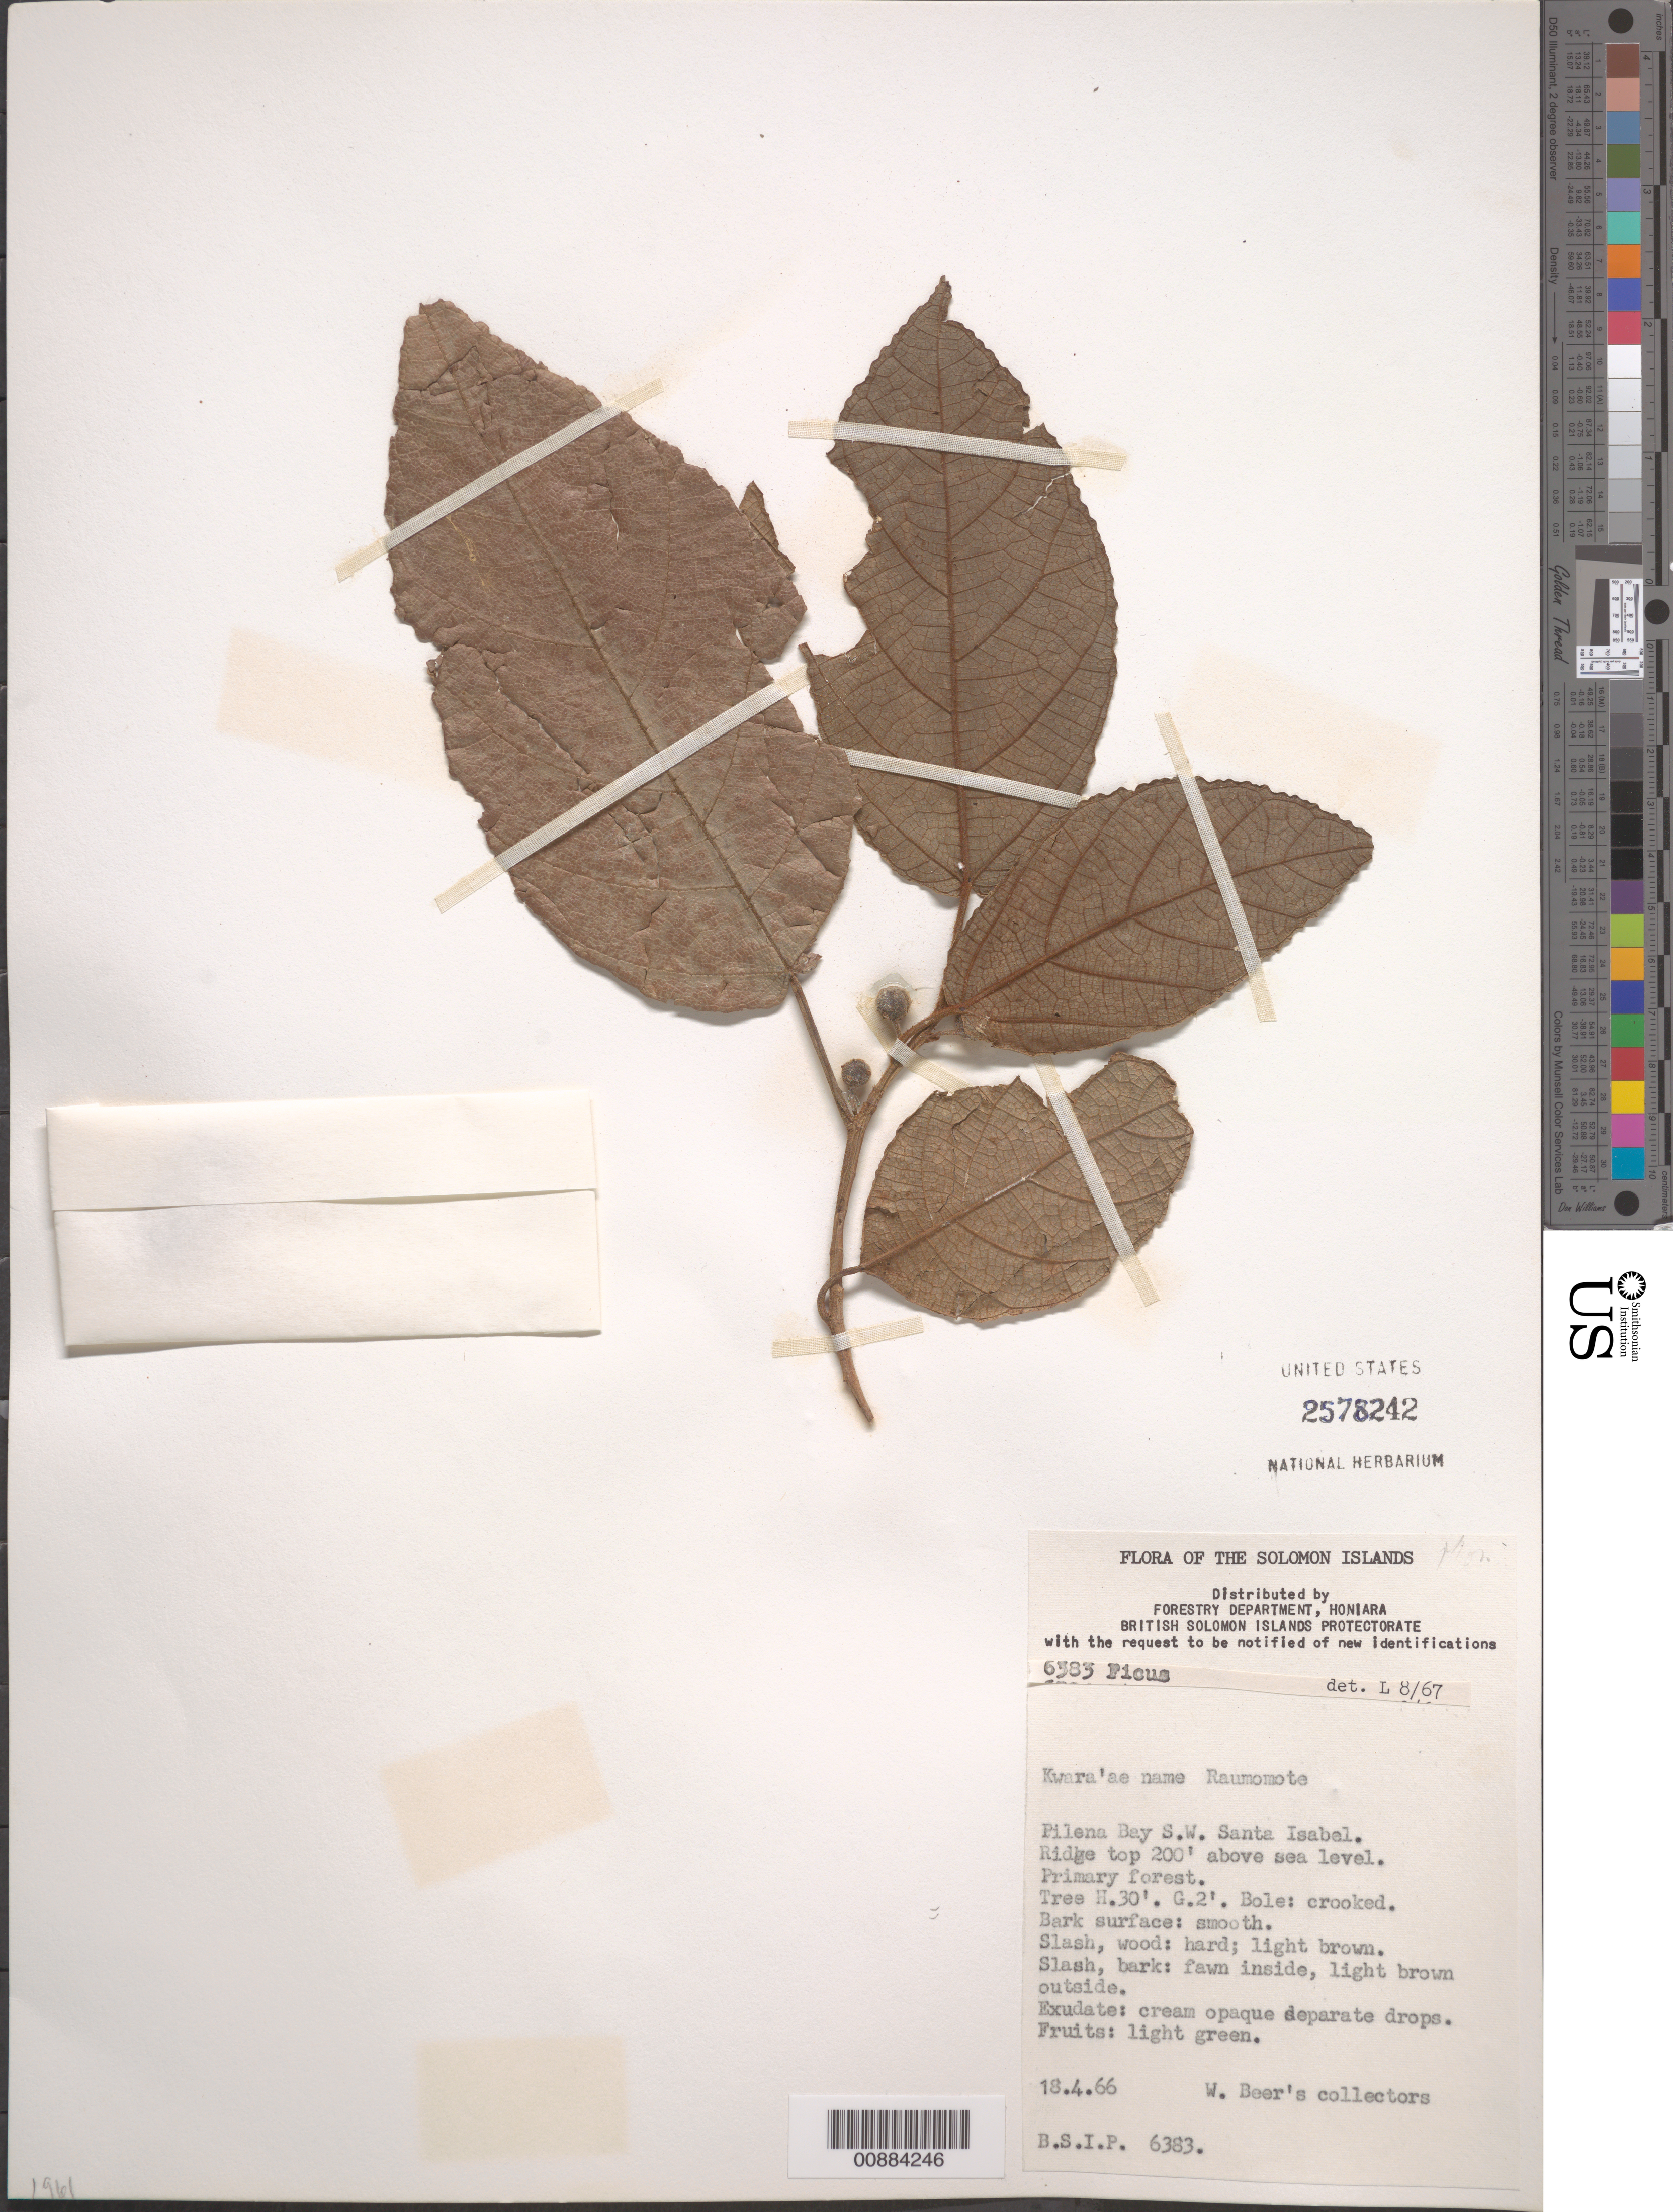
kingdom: Plantae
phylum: Tracheophyta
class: Magnoliopsida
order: Rosales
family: Moraceae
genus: Ficus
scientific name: Ficus wassa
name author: Roxb.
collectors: W. Beer's Collectors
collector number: BSIP 6383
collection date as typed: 18 Apr 1966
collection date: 1966-04-18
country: Solomon Islands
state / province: Isabel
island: Santa Isabel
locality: SW, Pilena Bay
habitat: ridge top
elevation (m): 61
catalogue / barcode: US 2578242